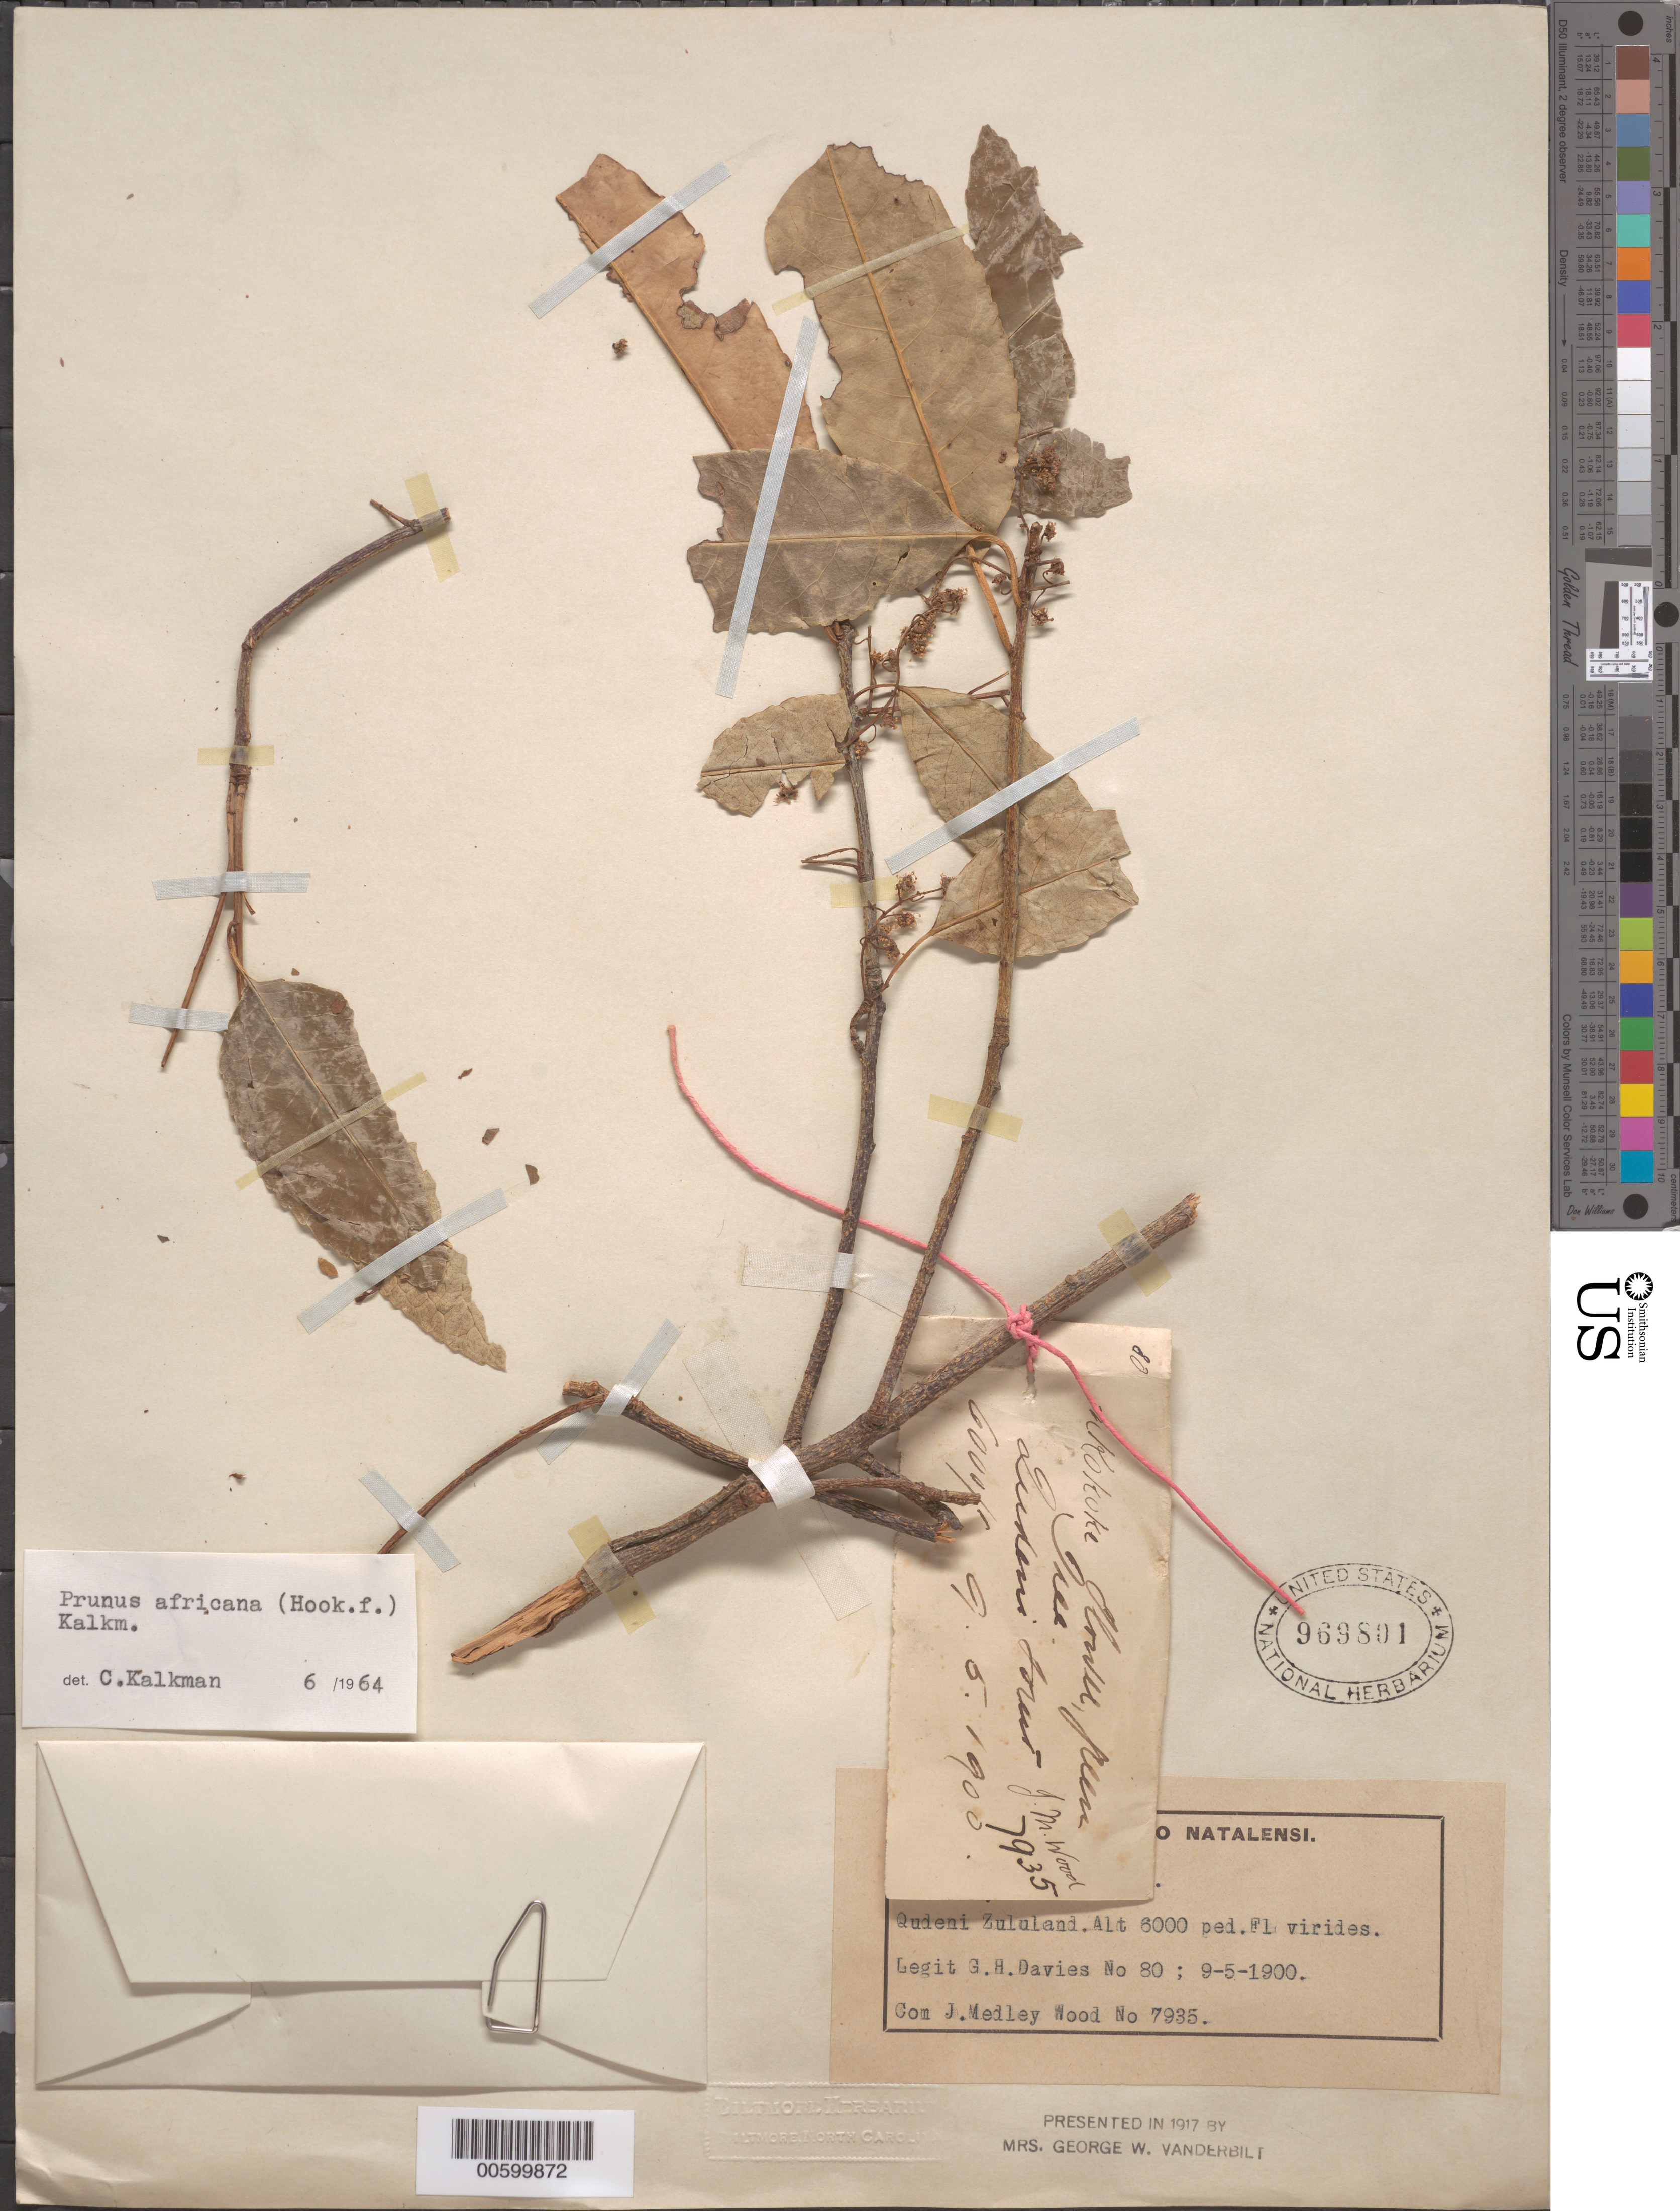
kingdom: Plantae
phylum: Tracheophyta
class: Magnoliopsida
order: Rosales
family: Rosaceae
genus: Prunus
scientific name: Prunus africana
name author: (Hook. f.) Kalkman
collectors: G. Davies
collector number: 7935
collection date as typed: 09 May 1900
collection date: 1900-05-09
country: South Africa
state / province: KwaZulu-Natal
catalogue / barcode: US 969801